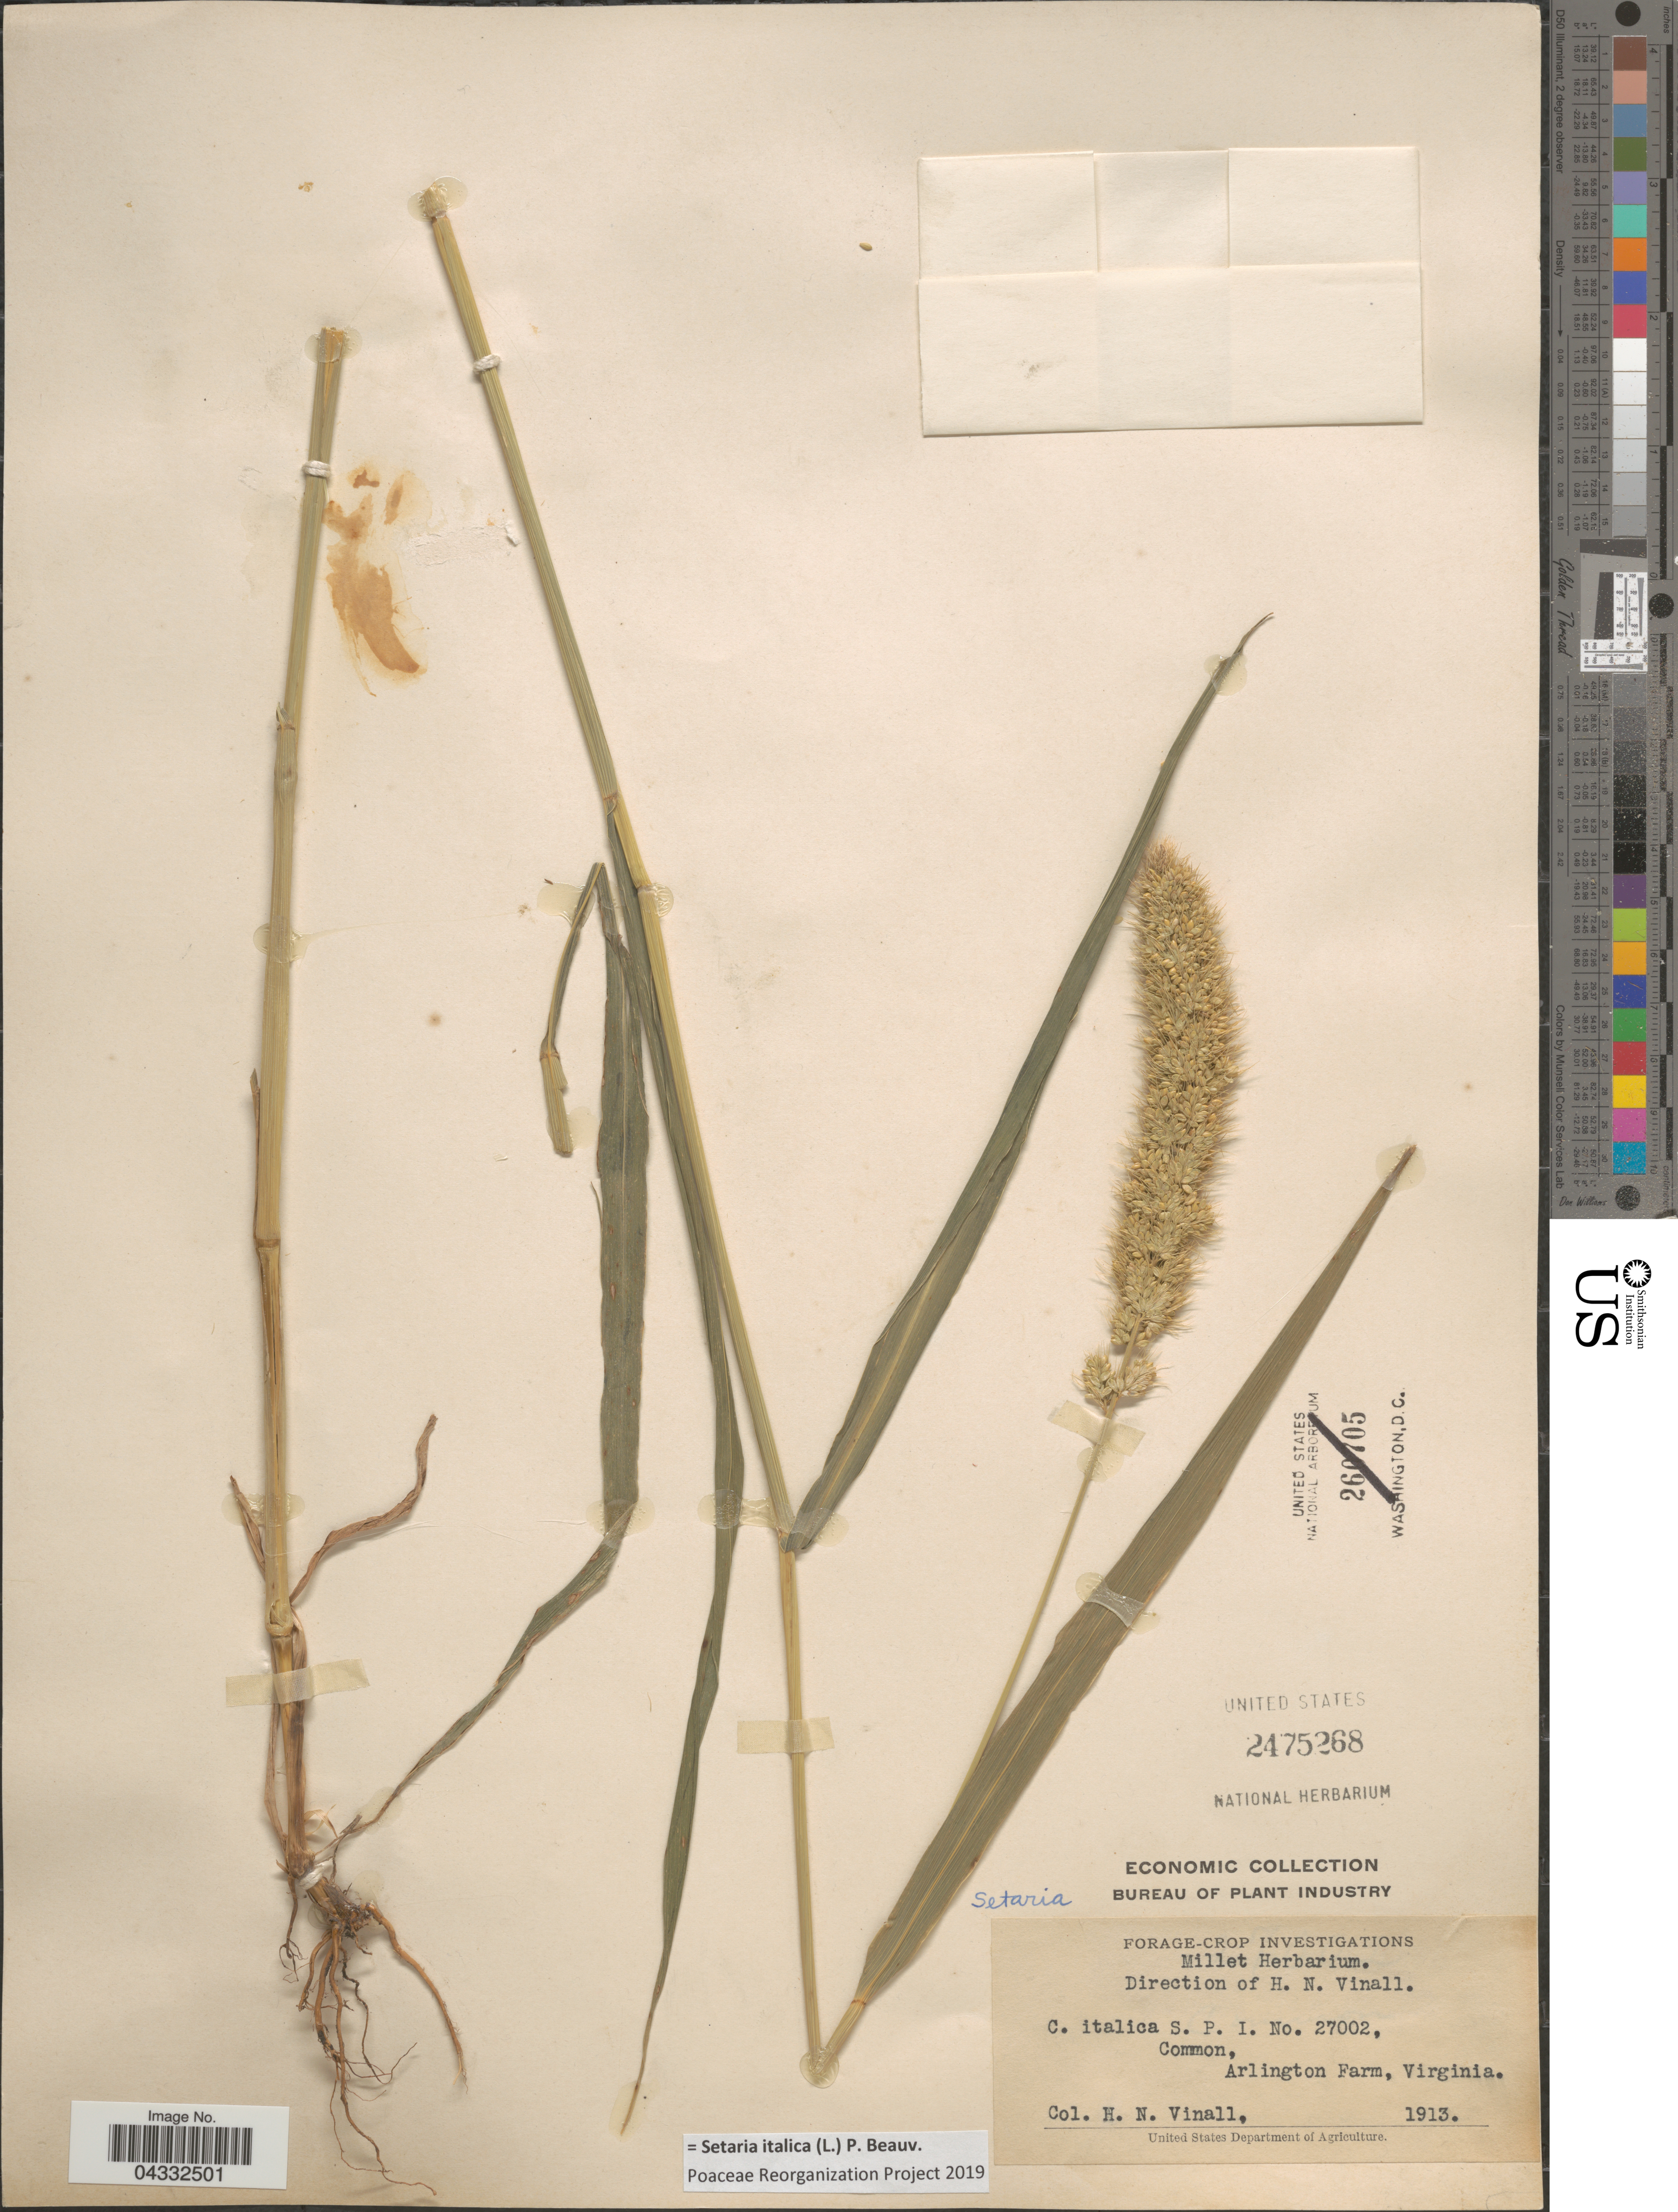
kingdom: Plantae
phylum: Tracheophyta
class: Liliopsida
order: Poales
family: Poaceae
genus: Setaria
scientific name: Setaria italica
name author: (L.) P. Beauv.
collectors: H. Vinall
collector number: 27002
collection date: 1913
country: United States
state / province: Virginia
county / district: Arlington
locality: Arlington Farm.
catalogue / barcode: US 2475268